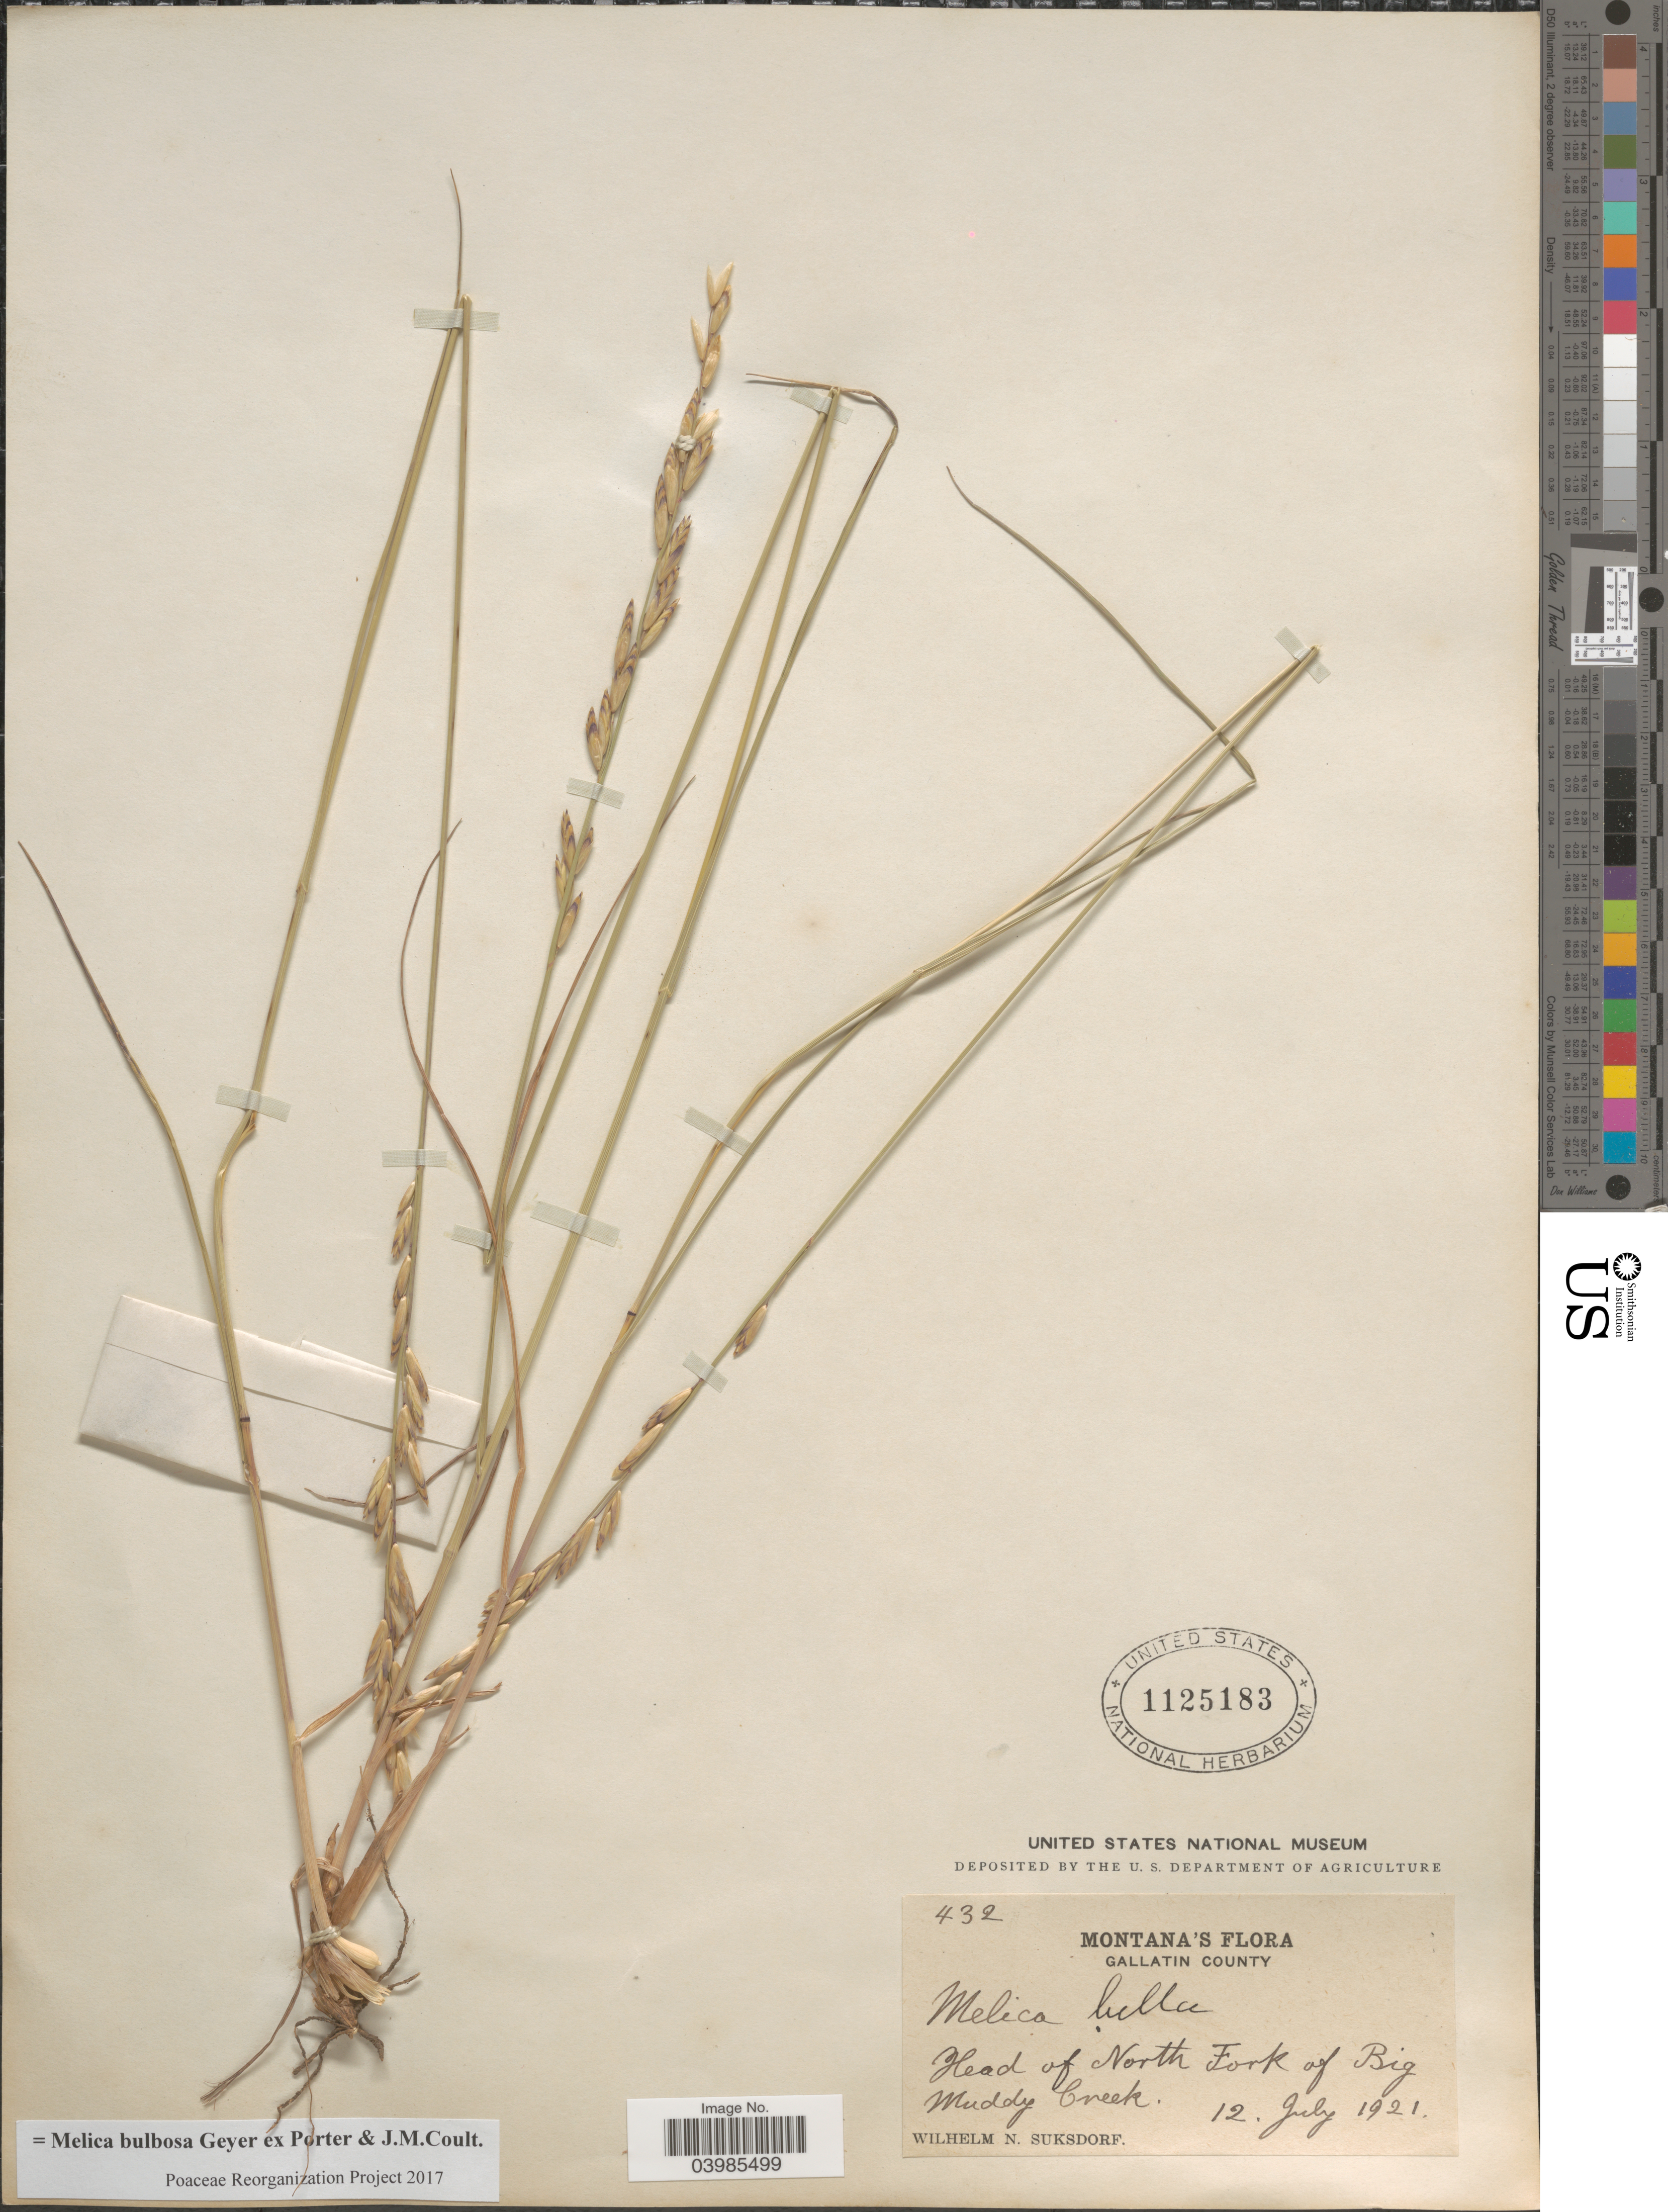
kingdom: Plantae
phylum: Tracheophyta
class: Liliopsida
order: Poales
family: Poaceae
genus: Melica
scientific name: Melica bulbosa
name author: Geyer ex Porter & J.M. Coult.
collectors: W. N. Suksdorf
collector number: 432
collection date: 1921-07-12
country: United States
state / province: Montana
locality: Gallatin County. Head of North Fork of Big Muddy Creek.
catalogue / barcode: US 1125183